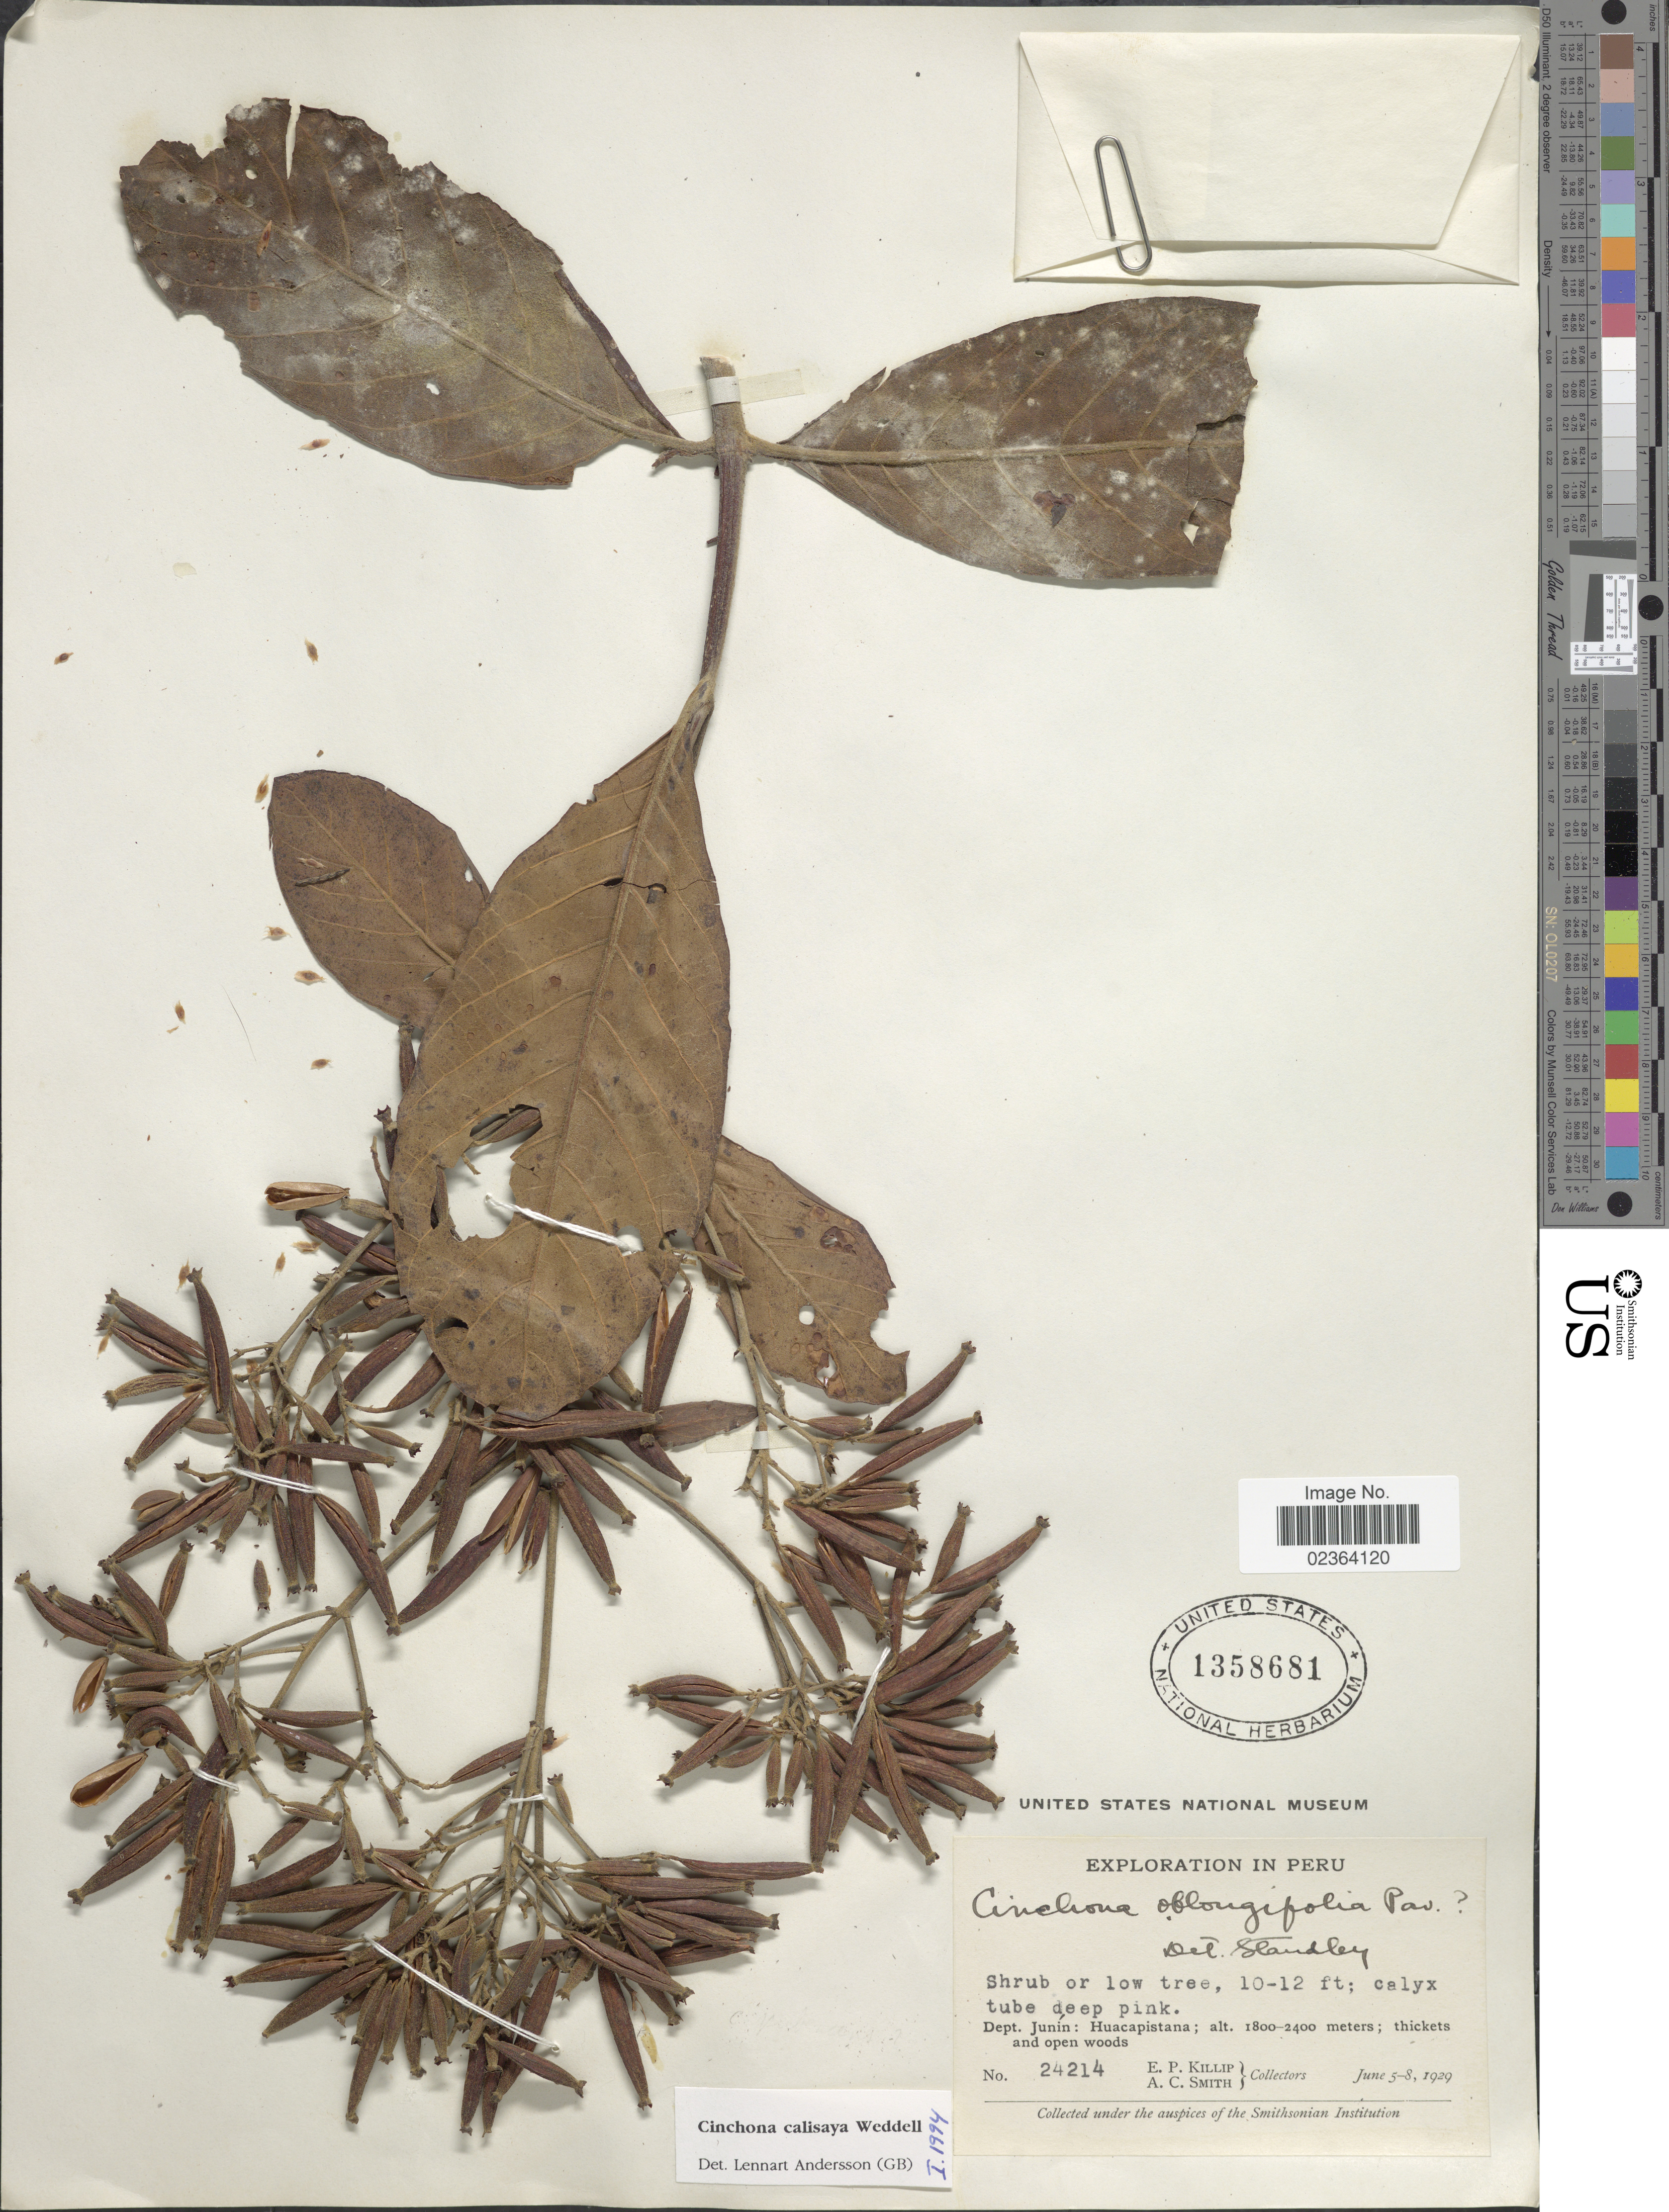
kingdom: Plantae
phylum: Tracheophyta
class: Magnoliopsida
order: Gentianales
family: Rubiaceae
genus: Cinchona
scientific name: Cinchona calisaya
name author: Wedd.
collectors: E. P. Killip & A. C. Smith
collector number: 24214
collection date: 1929-06-05/1929-06-08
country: Peru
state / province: Junín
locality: Dept. Junin: Huacapistana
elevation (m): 1800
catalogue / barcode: US 1358681